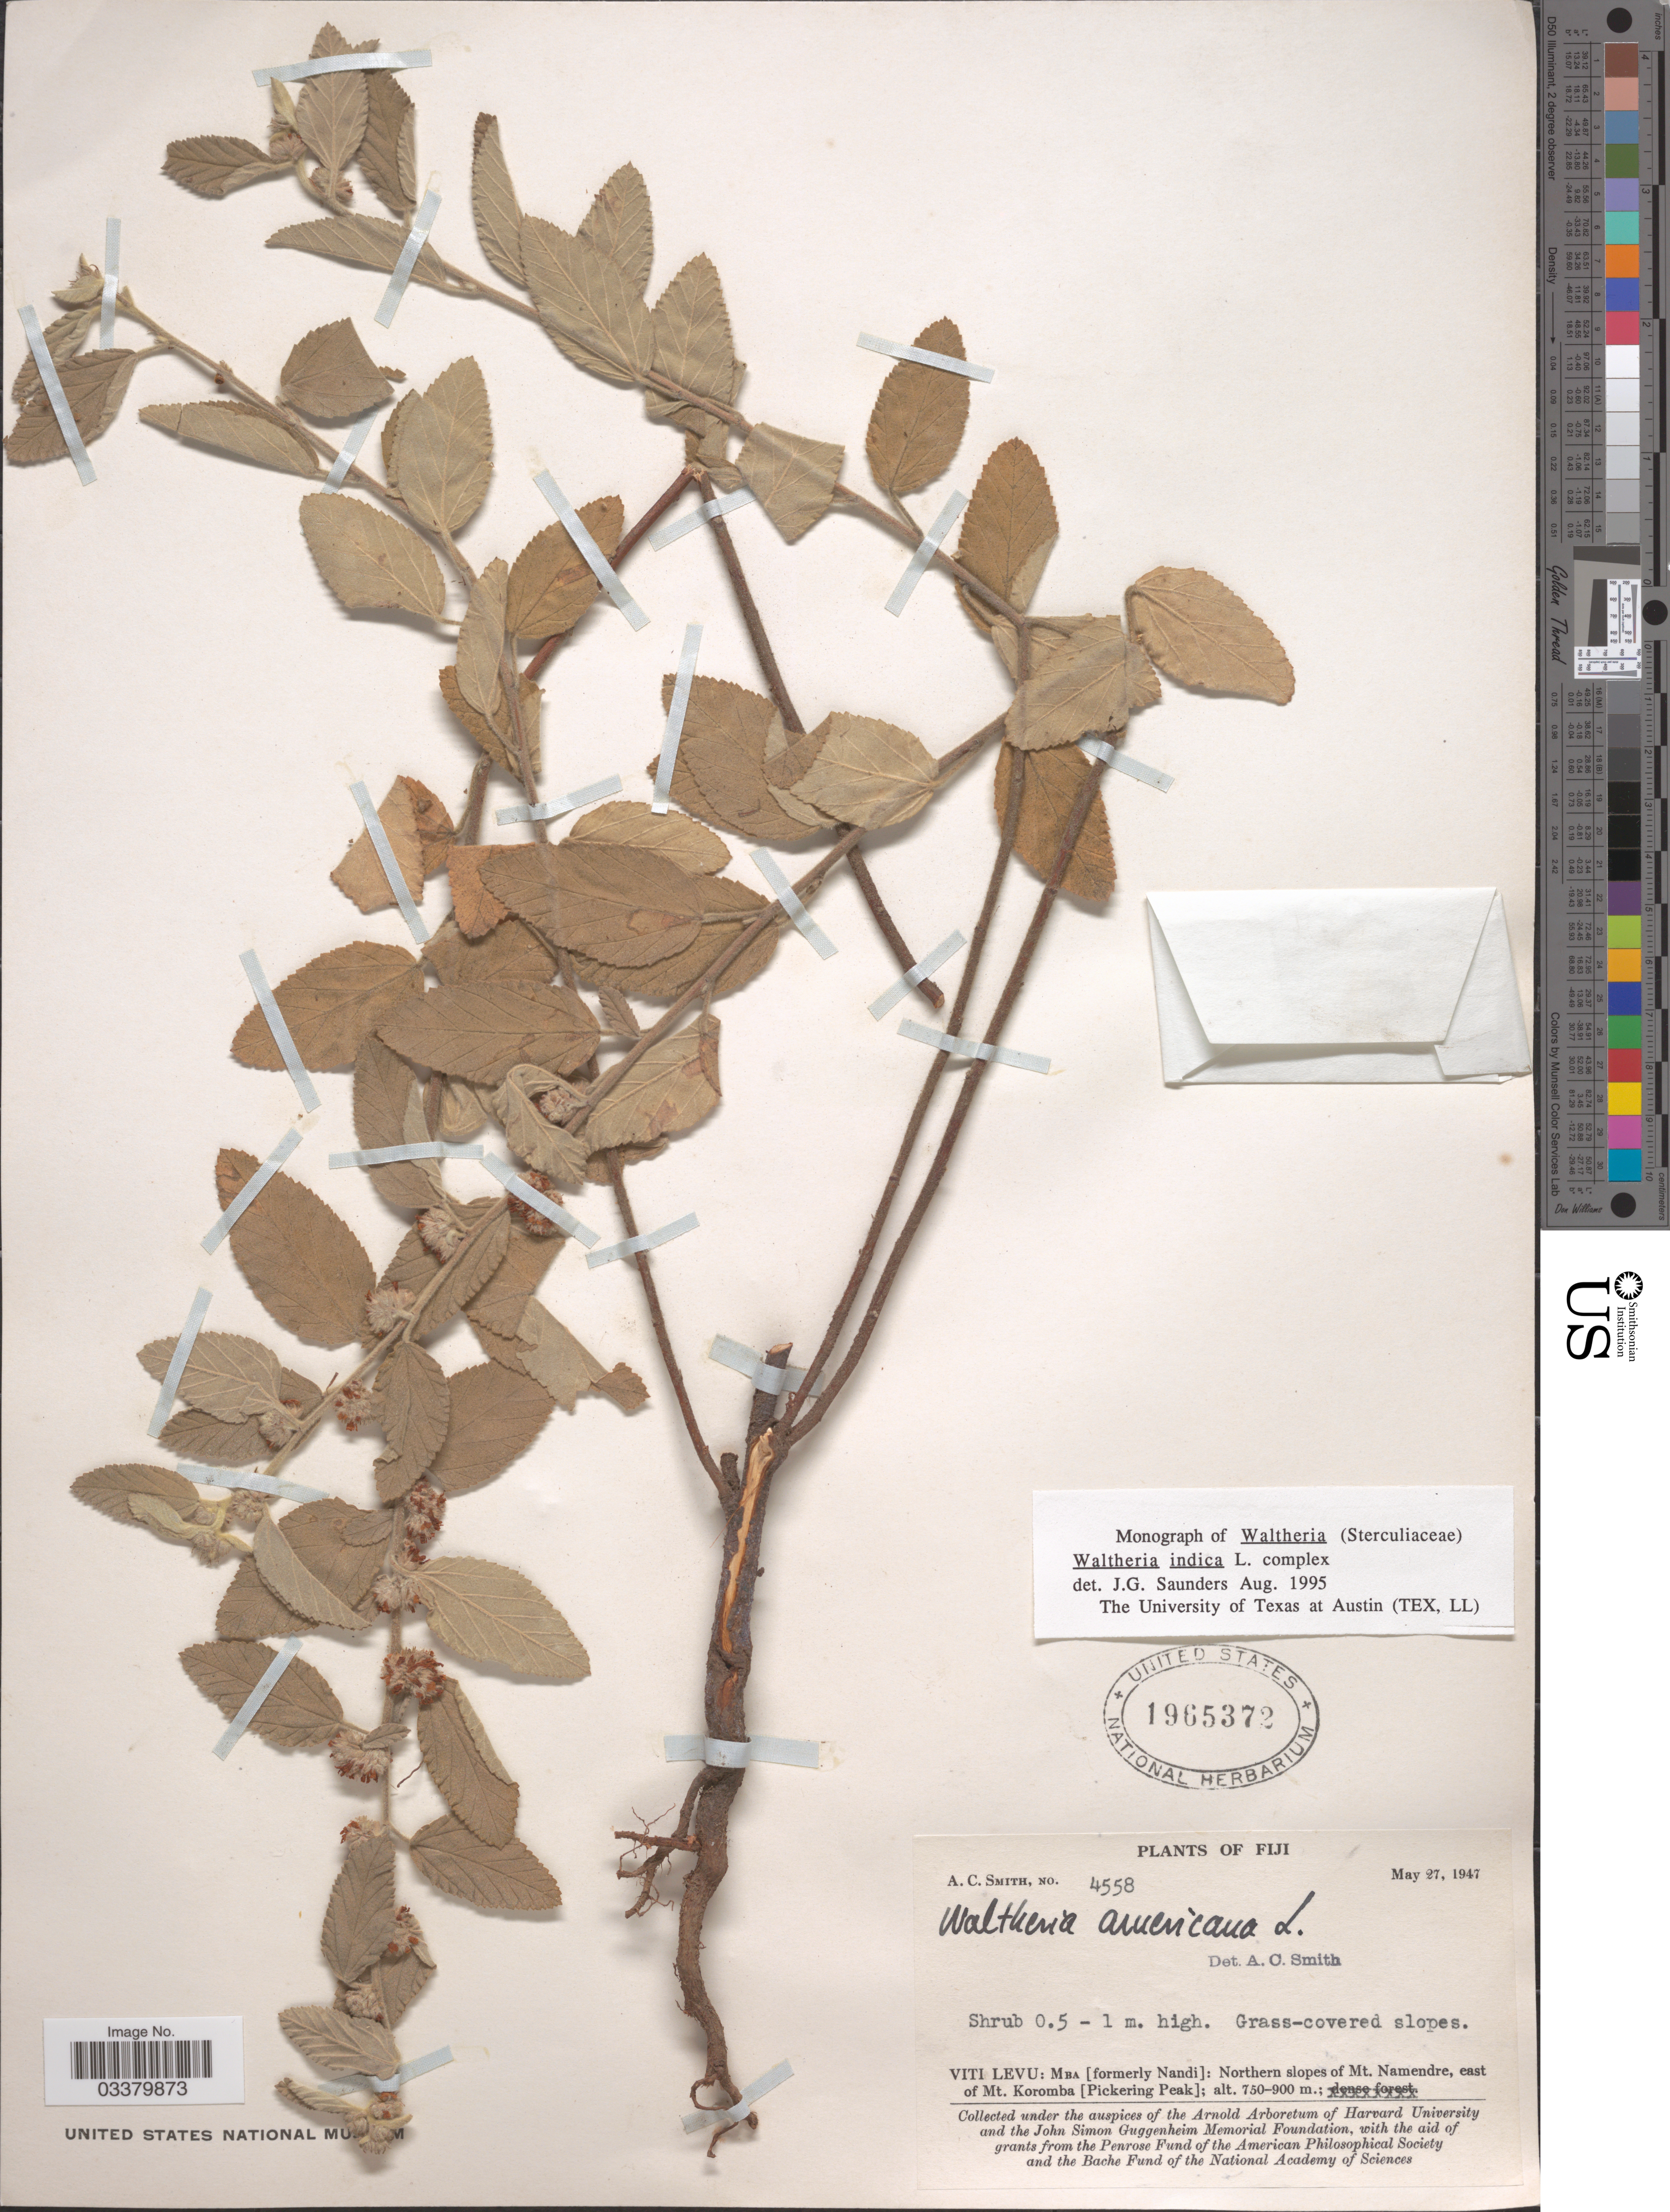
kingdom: Plantae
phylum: Tracheophyta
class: Magnoliopsida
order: Malvales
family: Malvaceae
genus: Waltheria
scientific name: Waltheria indica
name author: L.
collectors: A. C. Smith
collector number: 4558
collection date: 1947-05-27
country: Fiji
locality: Viti Levu: Mba [formerly Nandi]: Northern slopes of Mt. Namendre, east of Mt. Koromba [Pickering Peak].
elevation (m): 750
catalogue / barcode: US 1965372